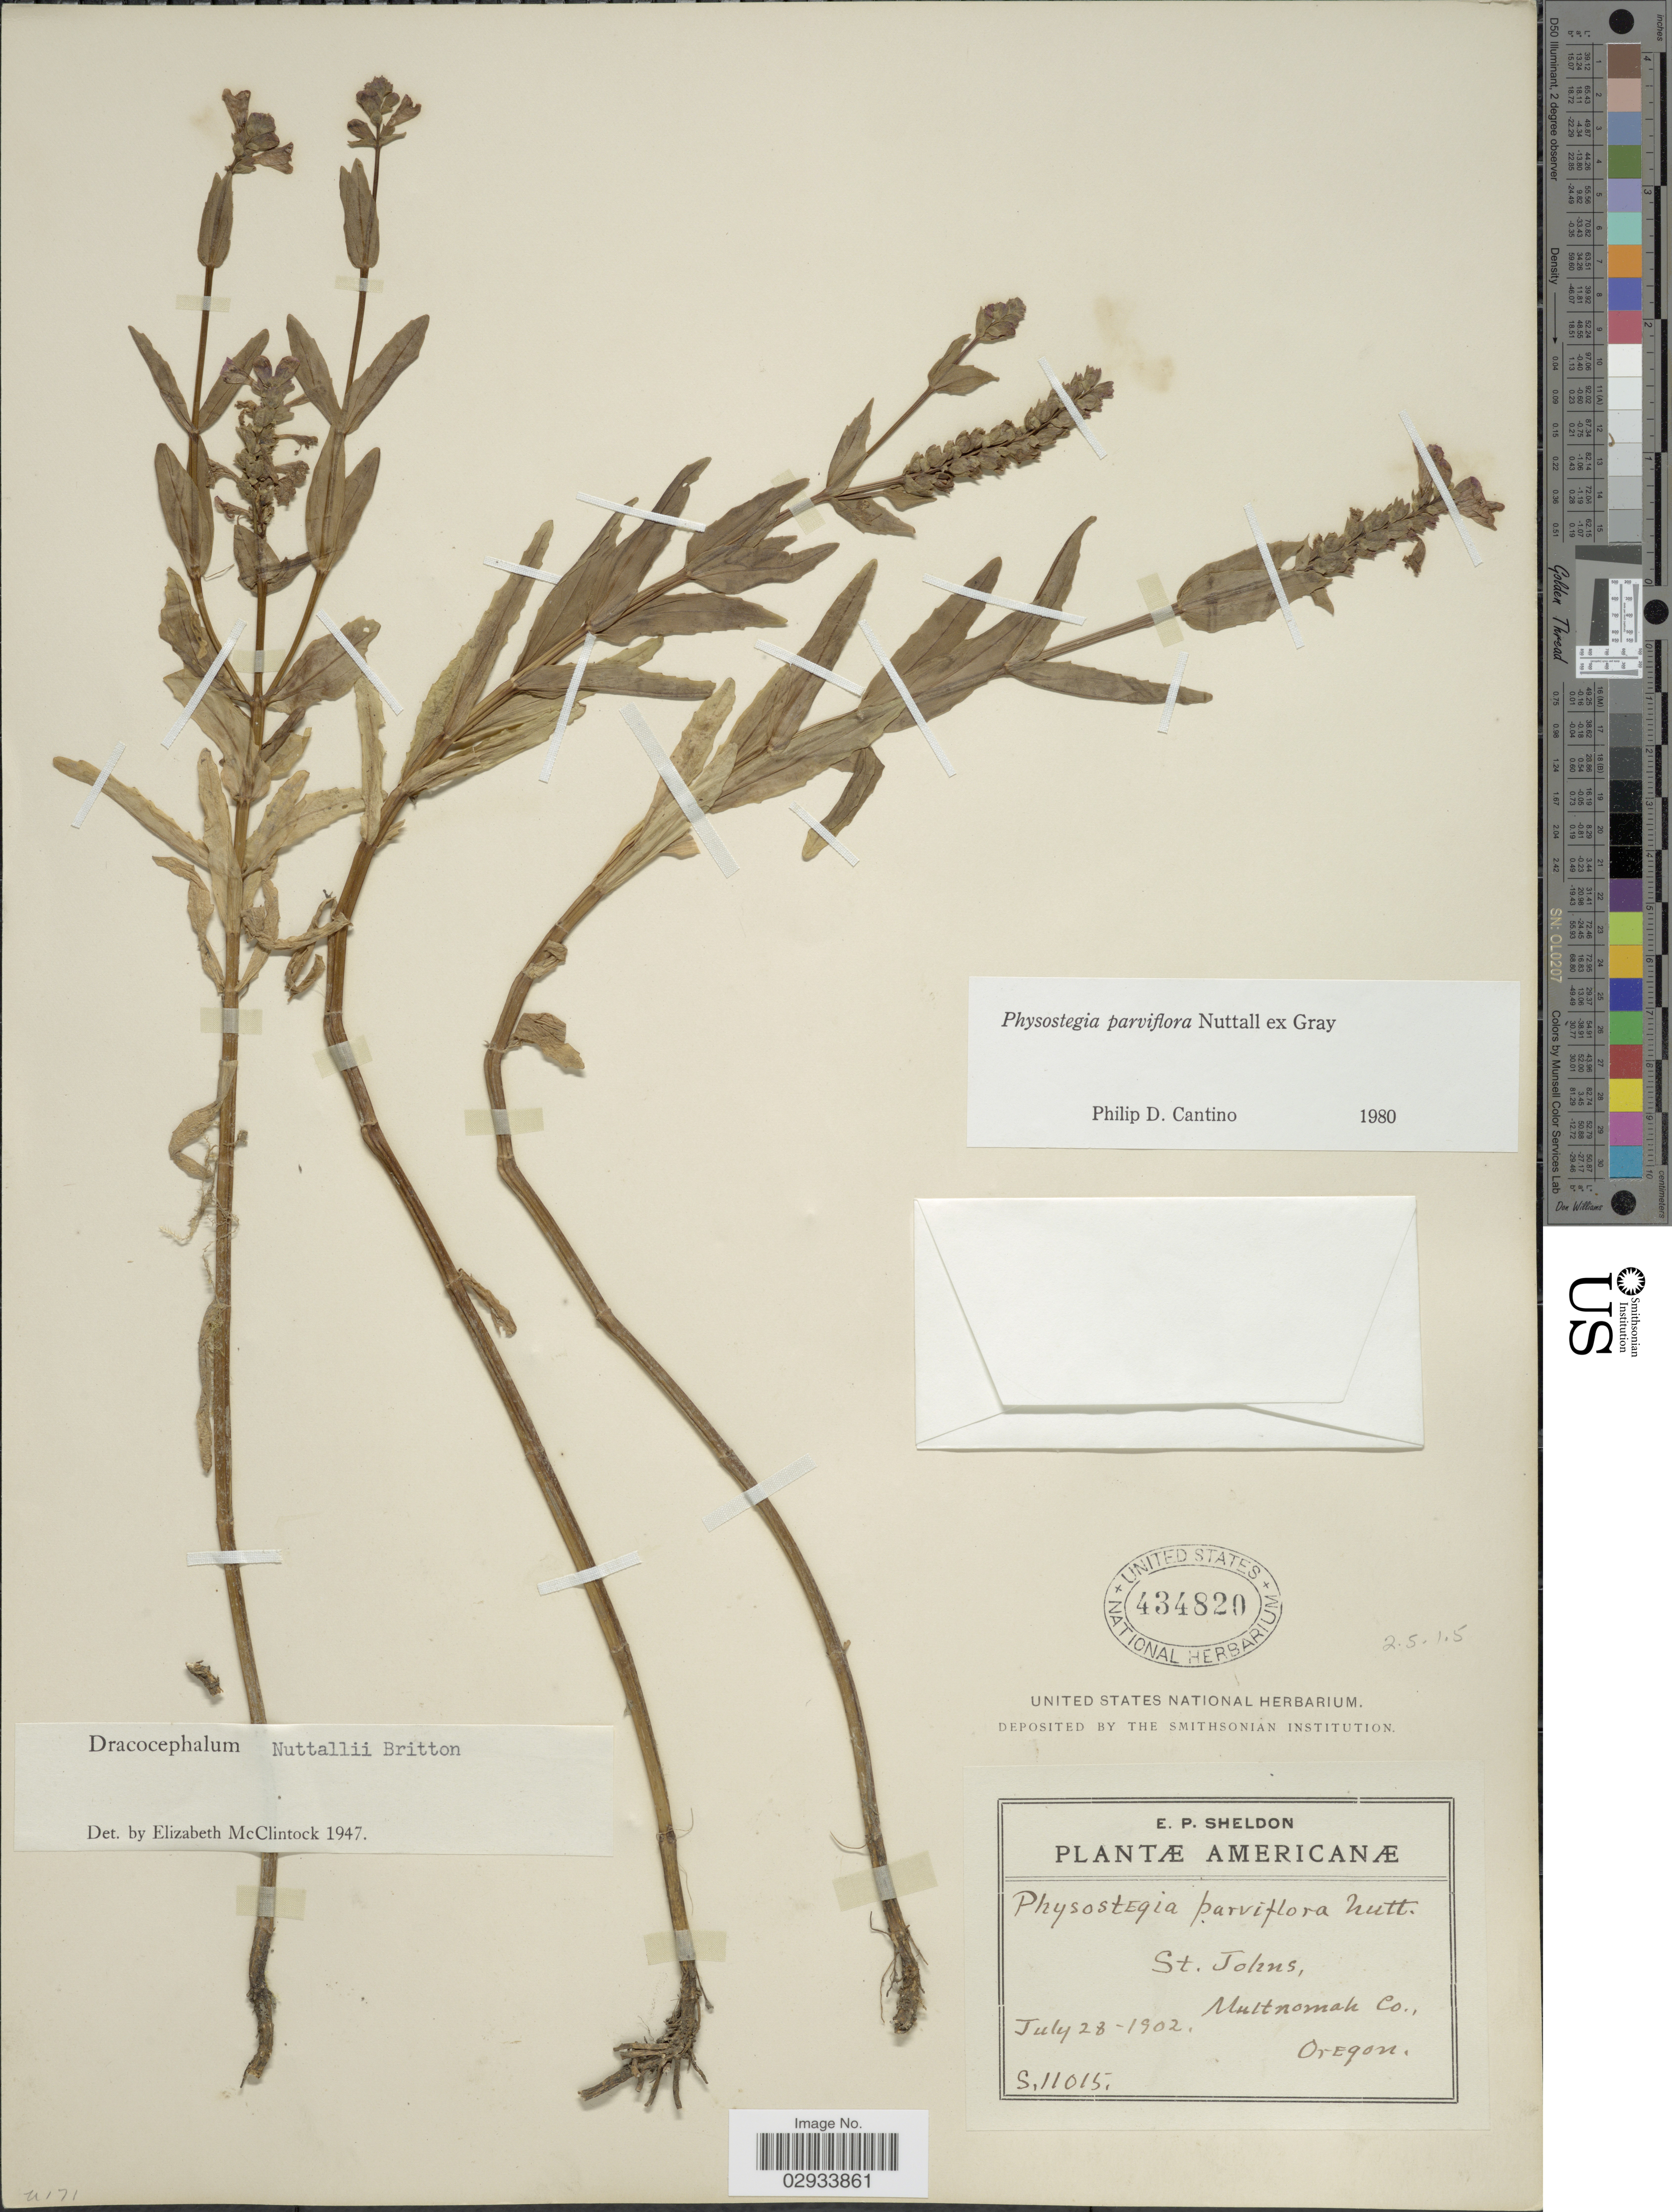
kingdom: Plantae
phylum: Tracheophyta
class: Magnoliopsida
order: Lamiales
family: Lamiaceae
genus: Physostegia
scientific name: Physostegia parviflora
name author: Nutt. ex A. Gray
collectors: E. P. Sheldon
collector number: S. 11015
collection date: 1902-07-28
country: United States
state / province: Oregon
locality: St. Johns, Multnomak Co.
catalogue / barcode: US 434820